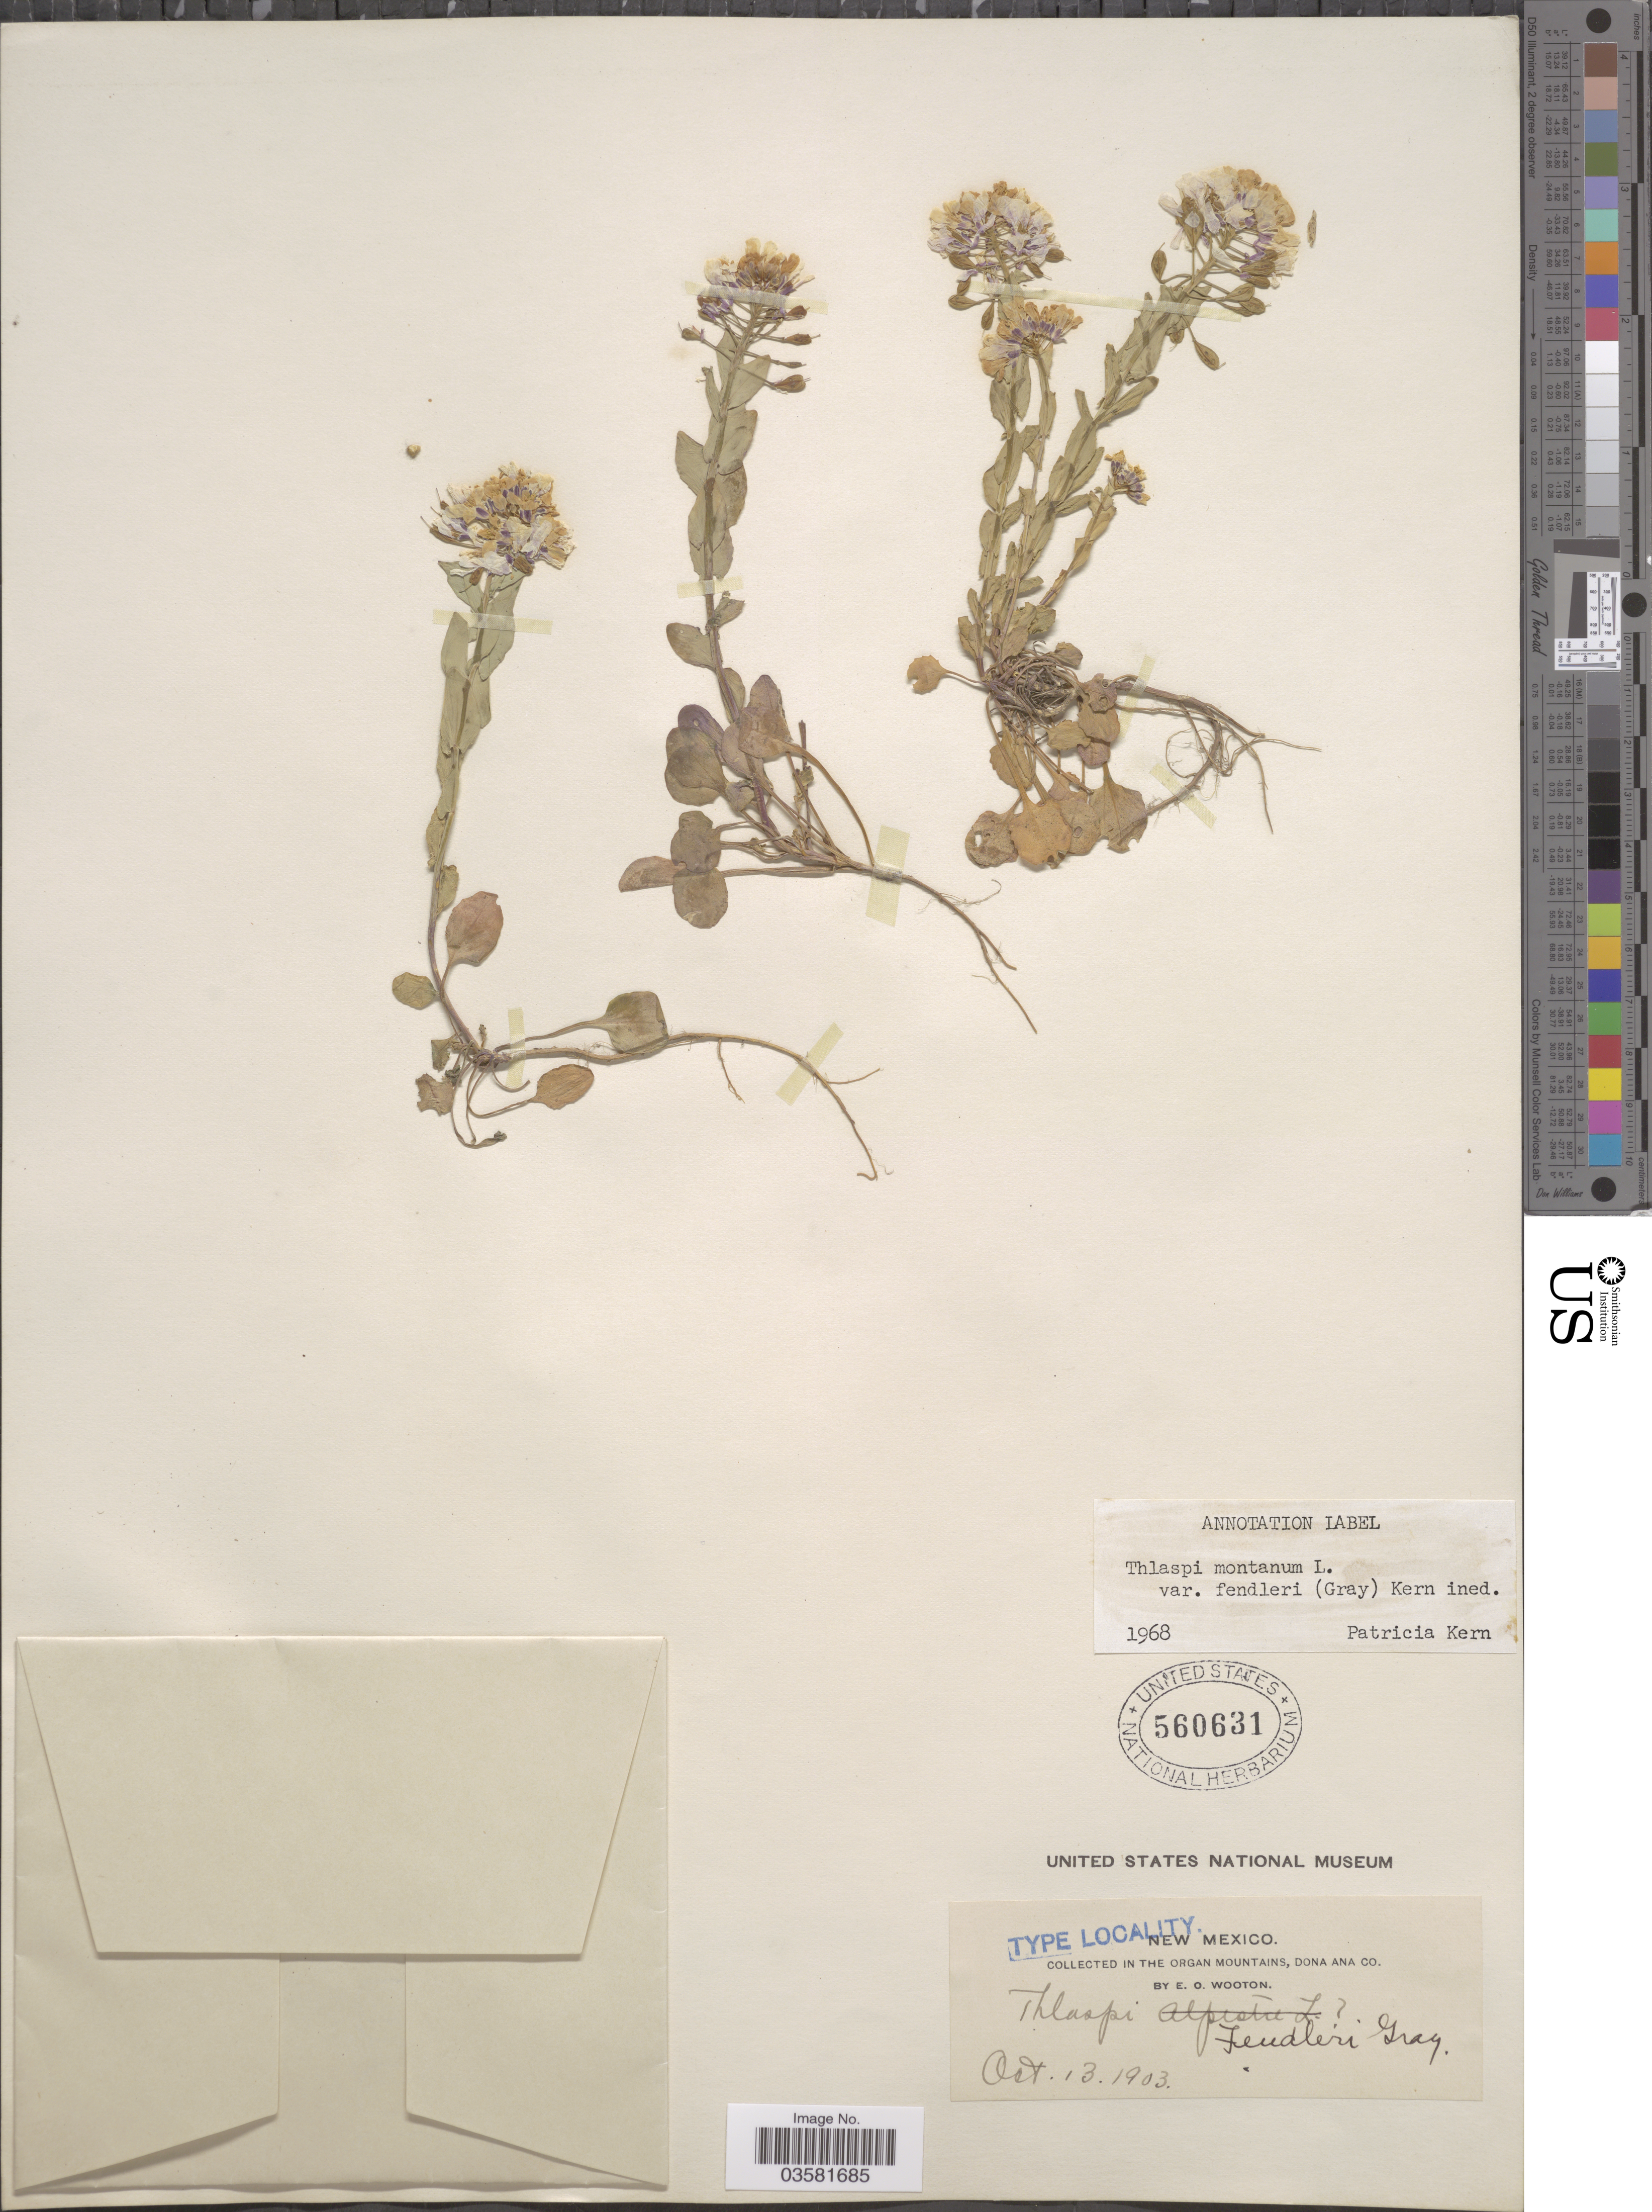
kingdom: Plantae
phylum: Tracheophyta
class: Magnoliopsida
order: Brassicales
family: Brassicaceae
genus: Thlaspi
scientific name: Thlaspi montanum var. fendleri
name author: (A. Gray) P.K. Holmgren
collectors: E. O. Wooton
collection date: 1903-10-13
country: United States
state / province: New Mexico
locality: The Organ Mountains, Dona Ana Co.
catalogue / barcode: US 560631